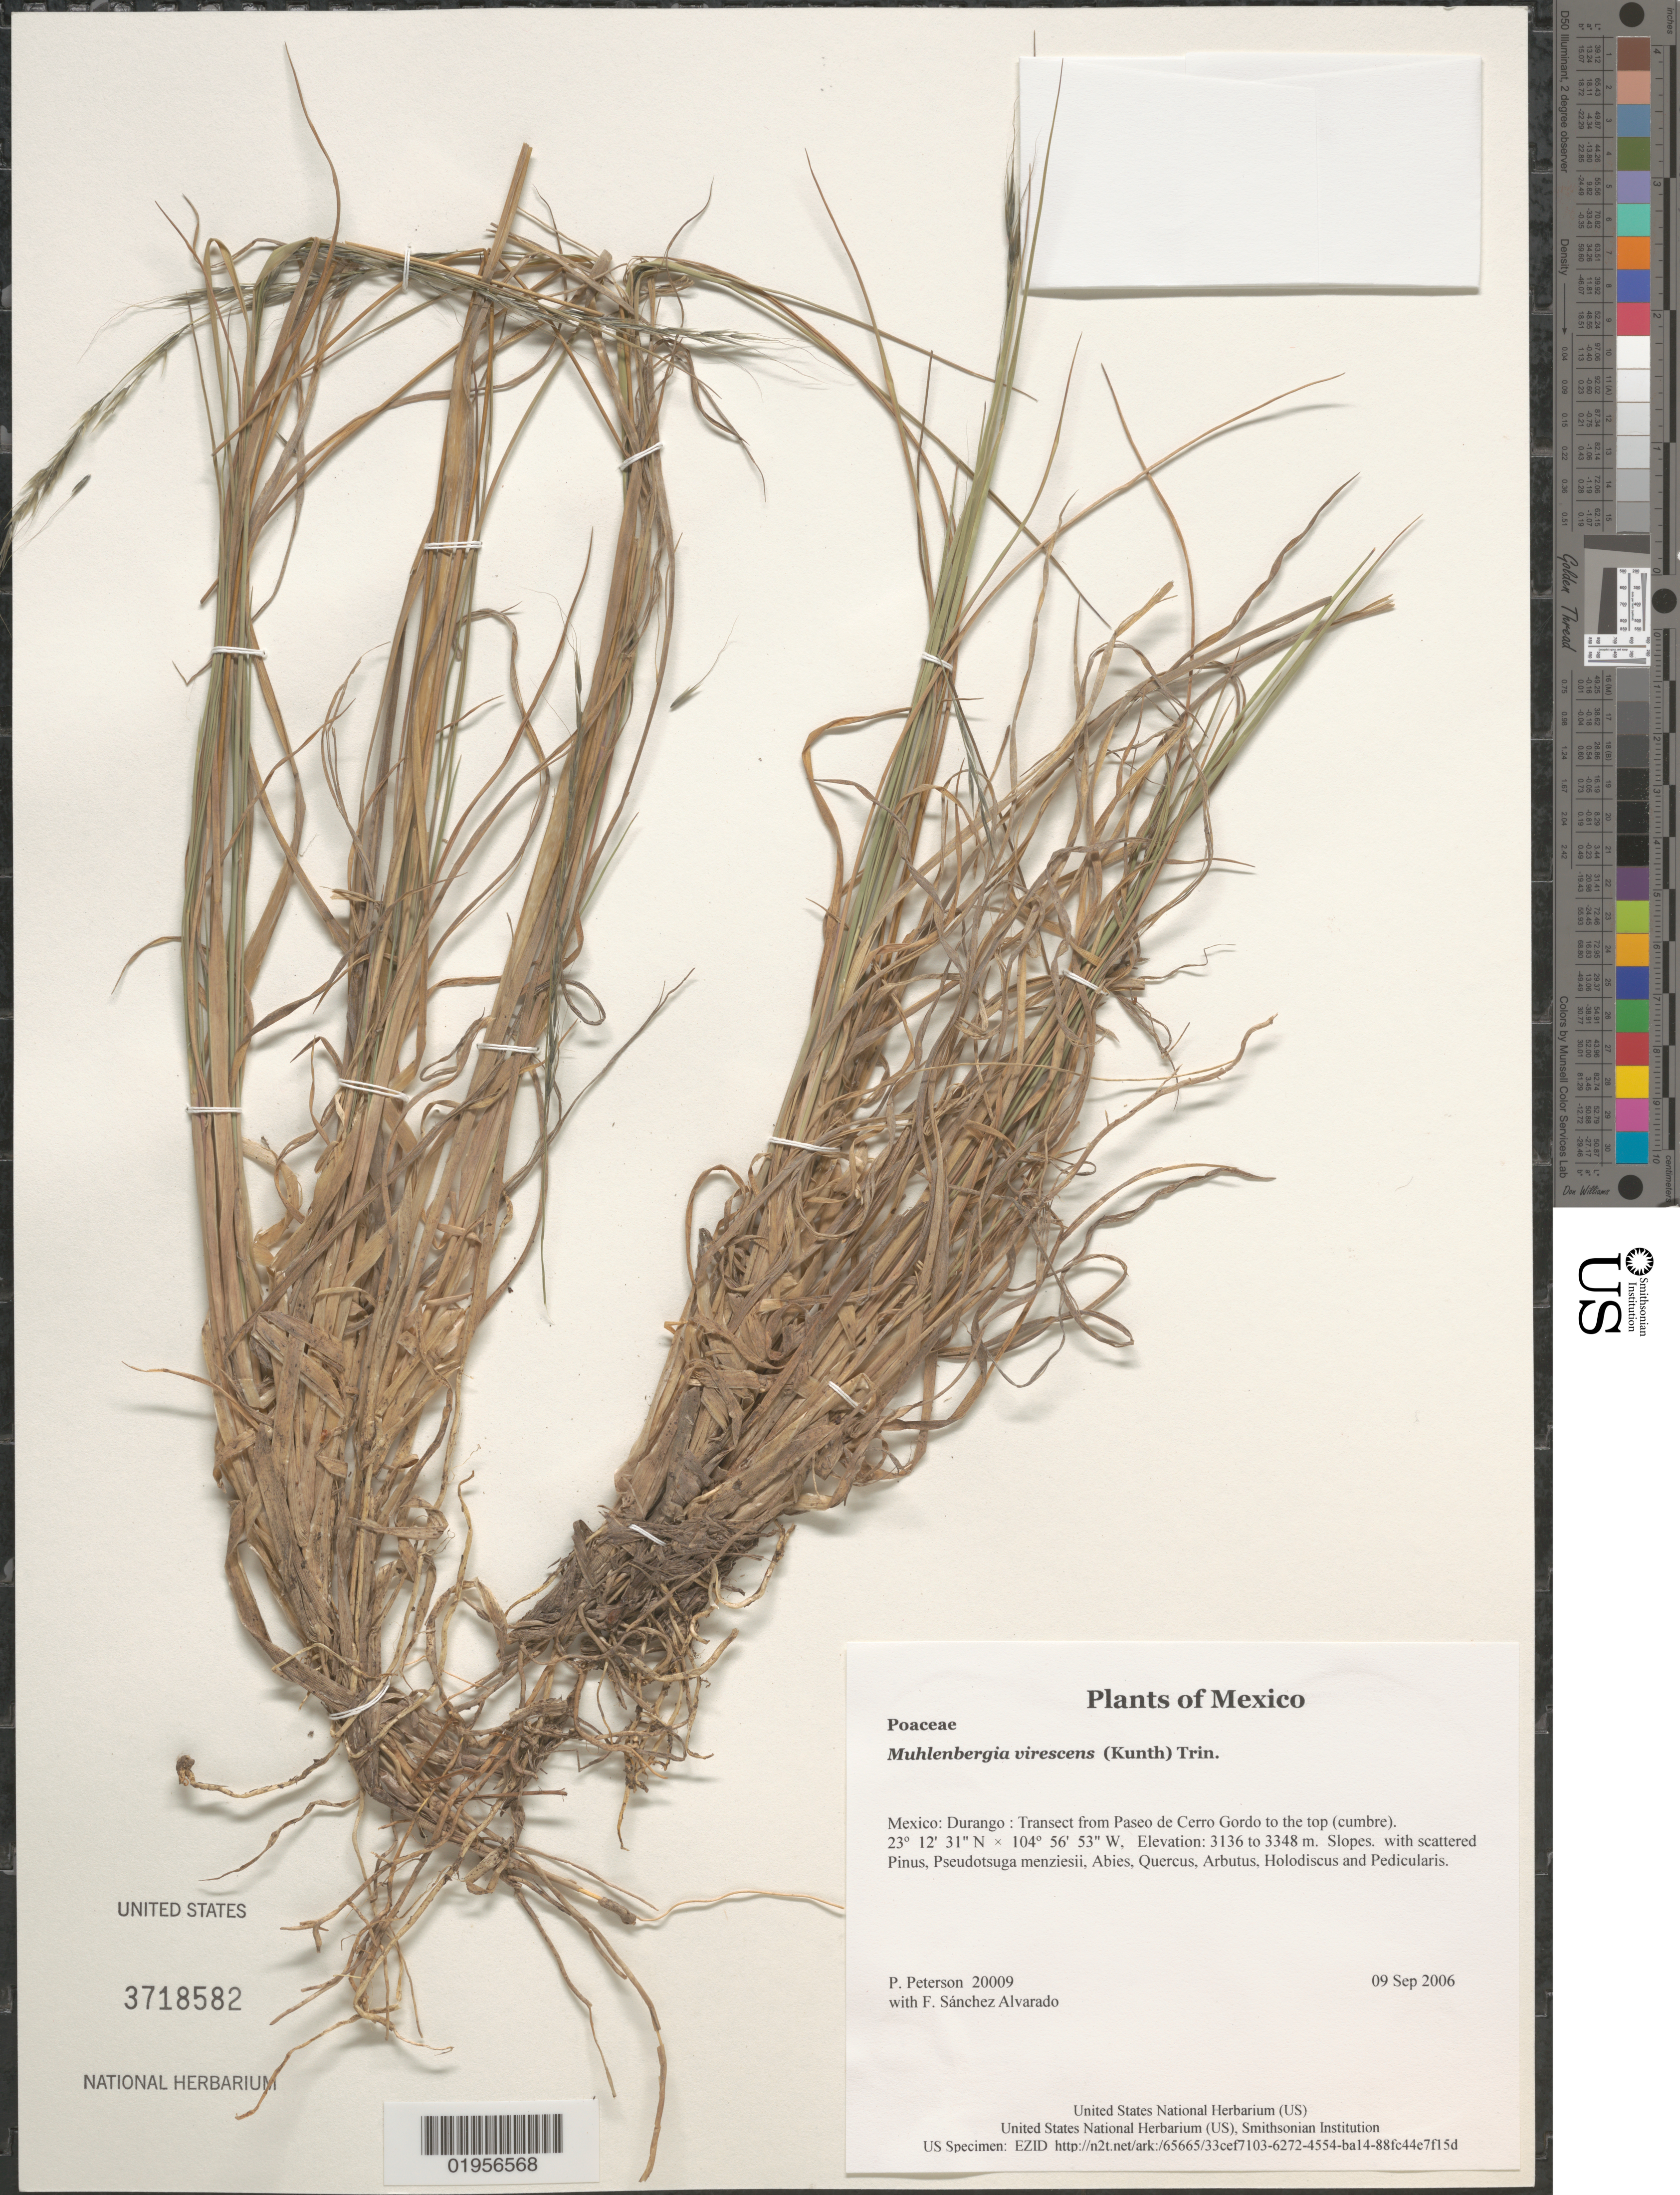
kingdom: Plantae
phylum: Tracheophyta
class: Liliopsida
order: Poales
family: Poaceae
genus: Muhlenbergia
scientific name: Muhlenbergia virescens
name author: (Kunth) Trin.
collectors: P. M. Peterson & F. Sánchez Alvarado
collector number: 20009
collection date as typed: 09 Sep 2006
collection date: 2006-09-09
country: Mexico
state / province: Durango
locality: Transect from Paseo de Cerro Gordo to the top (cumbre).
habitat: Slopes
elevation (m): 3136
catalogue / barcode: US 3718582